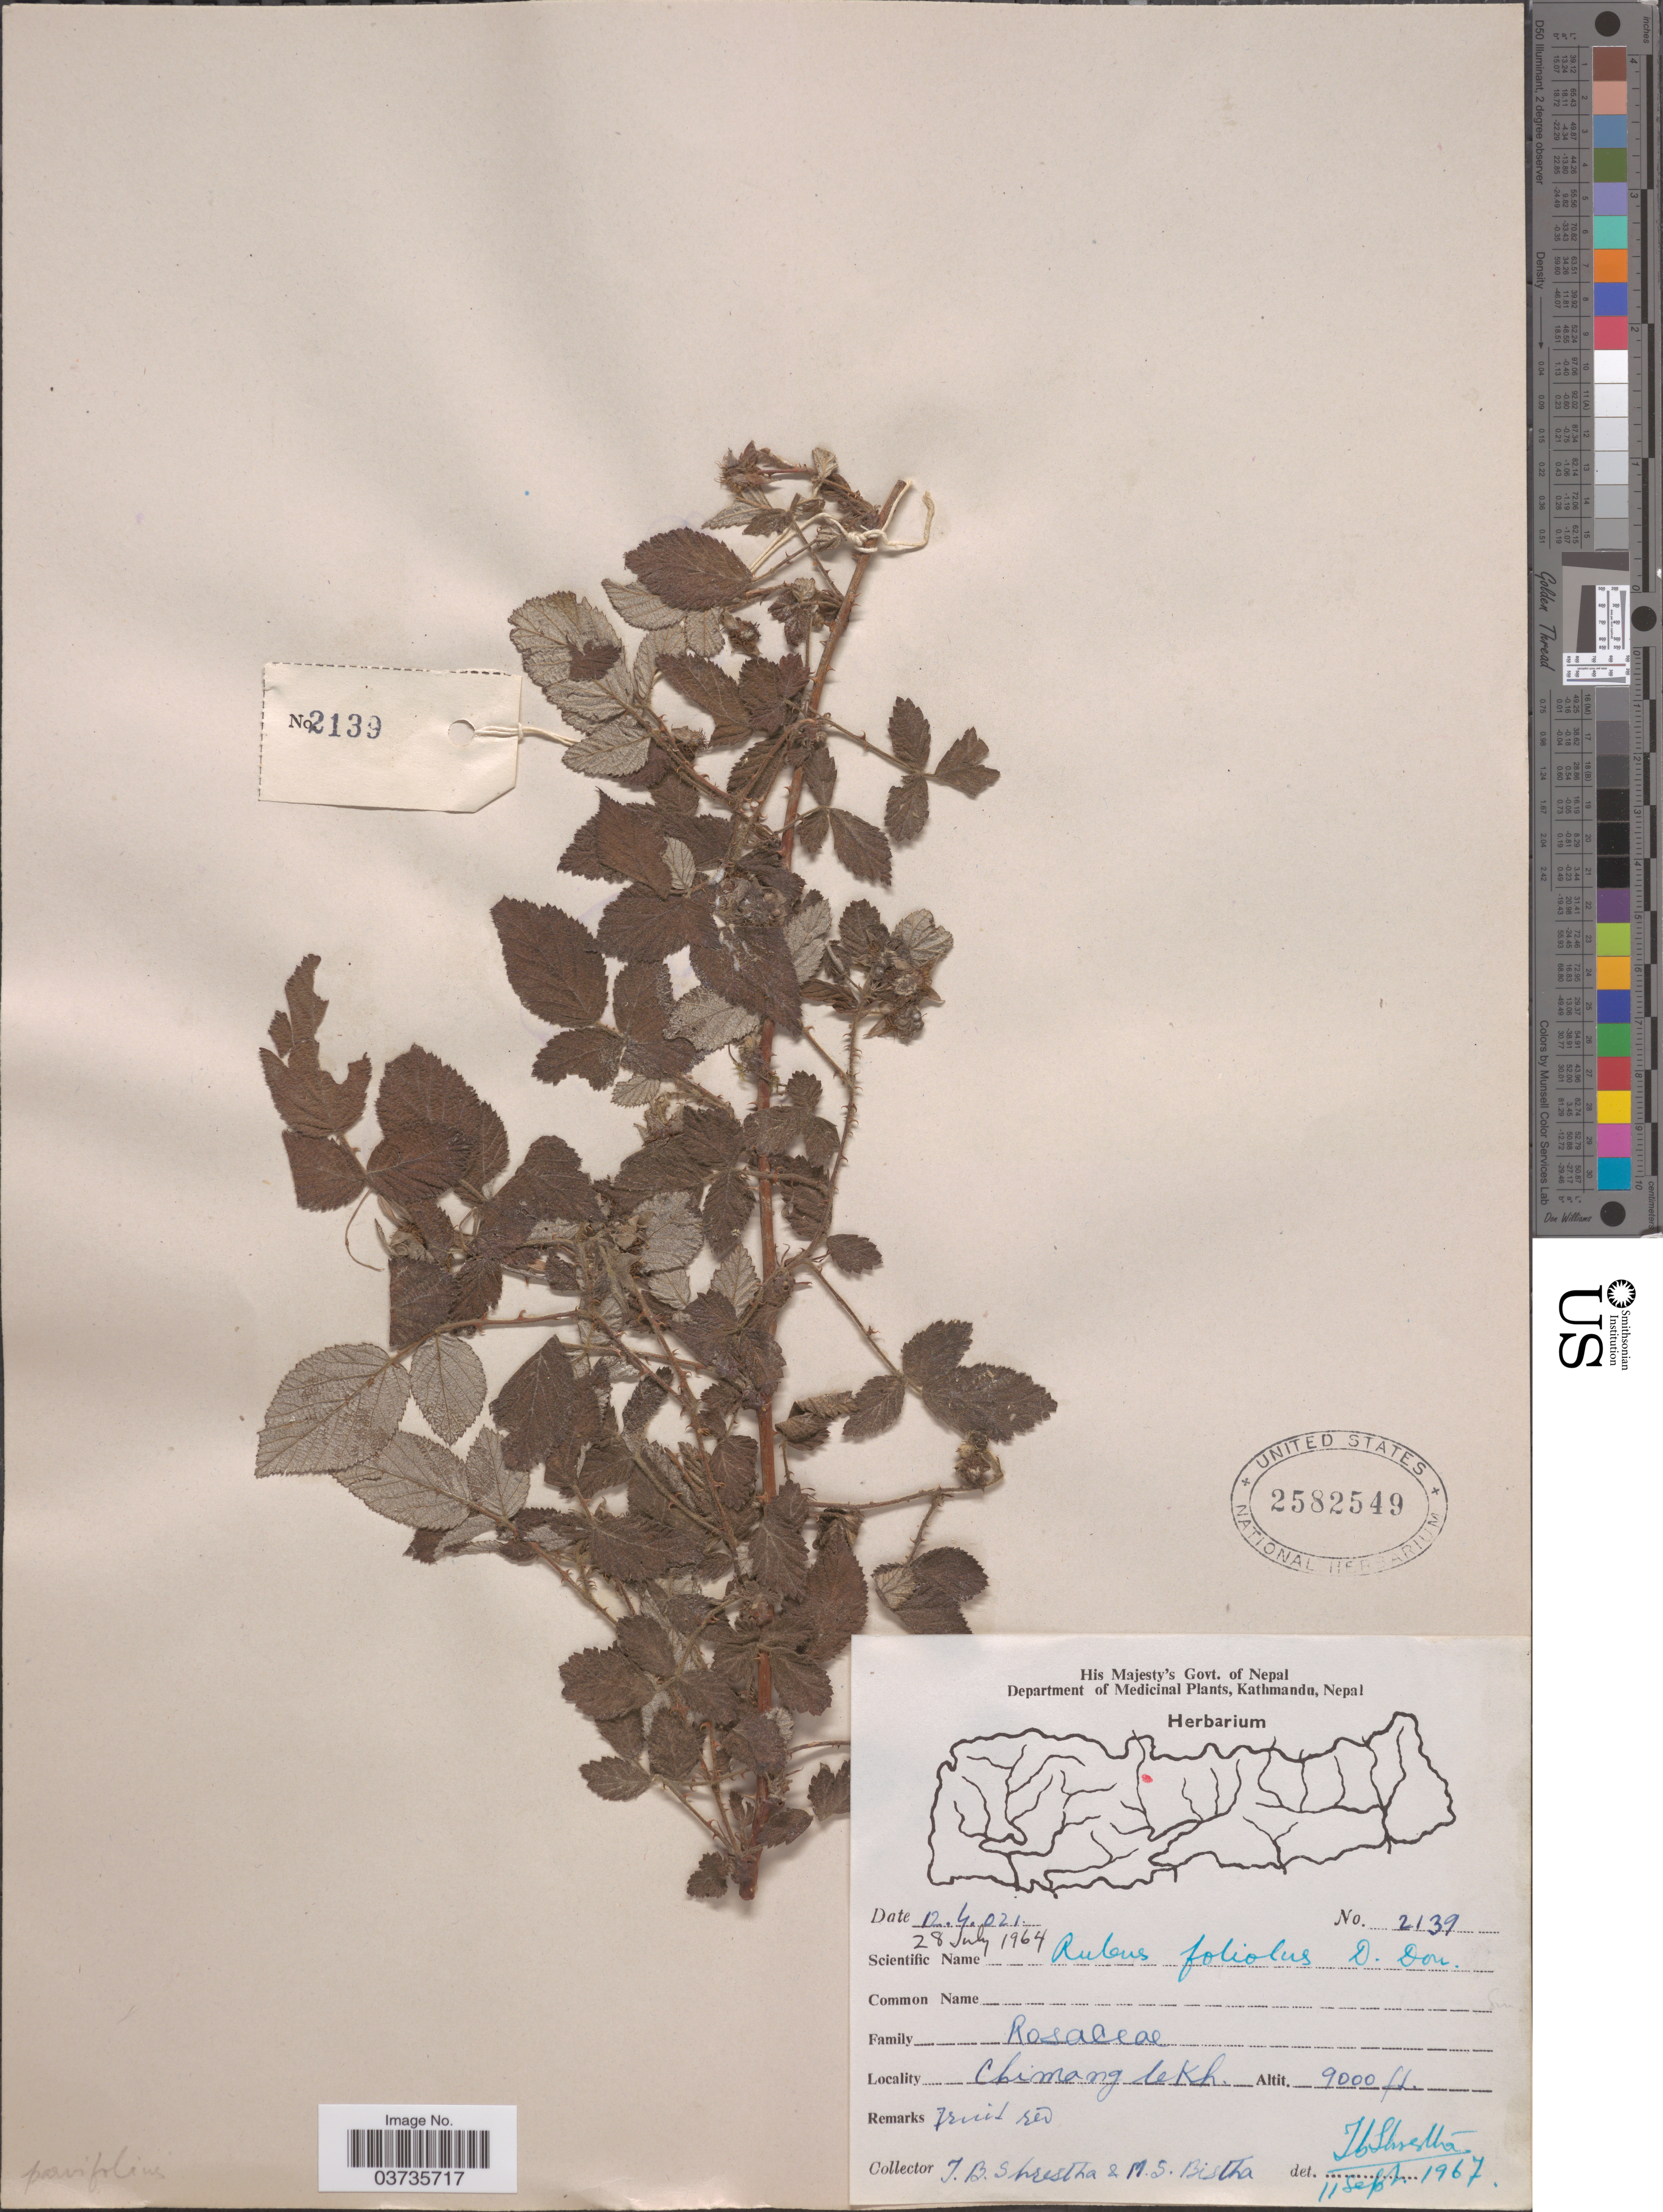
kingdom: Plantae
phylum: Tracheophyta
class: Magnoliopsida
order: Rosales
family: Rosaceae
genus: Rubus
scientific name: Rubus foliolosus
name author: D. Don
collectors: T. B. Shrestha & M. Bistha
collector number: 2139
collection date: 1964-07-28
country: Nepal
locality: Chimang lekh.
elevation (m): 2743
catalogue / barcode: US 2582549